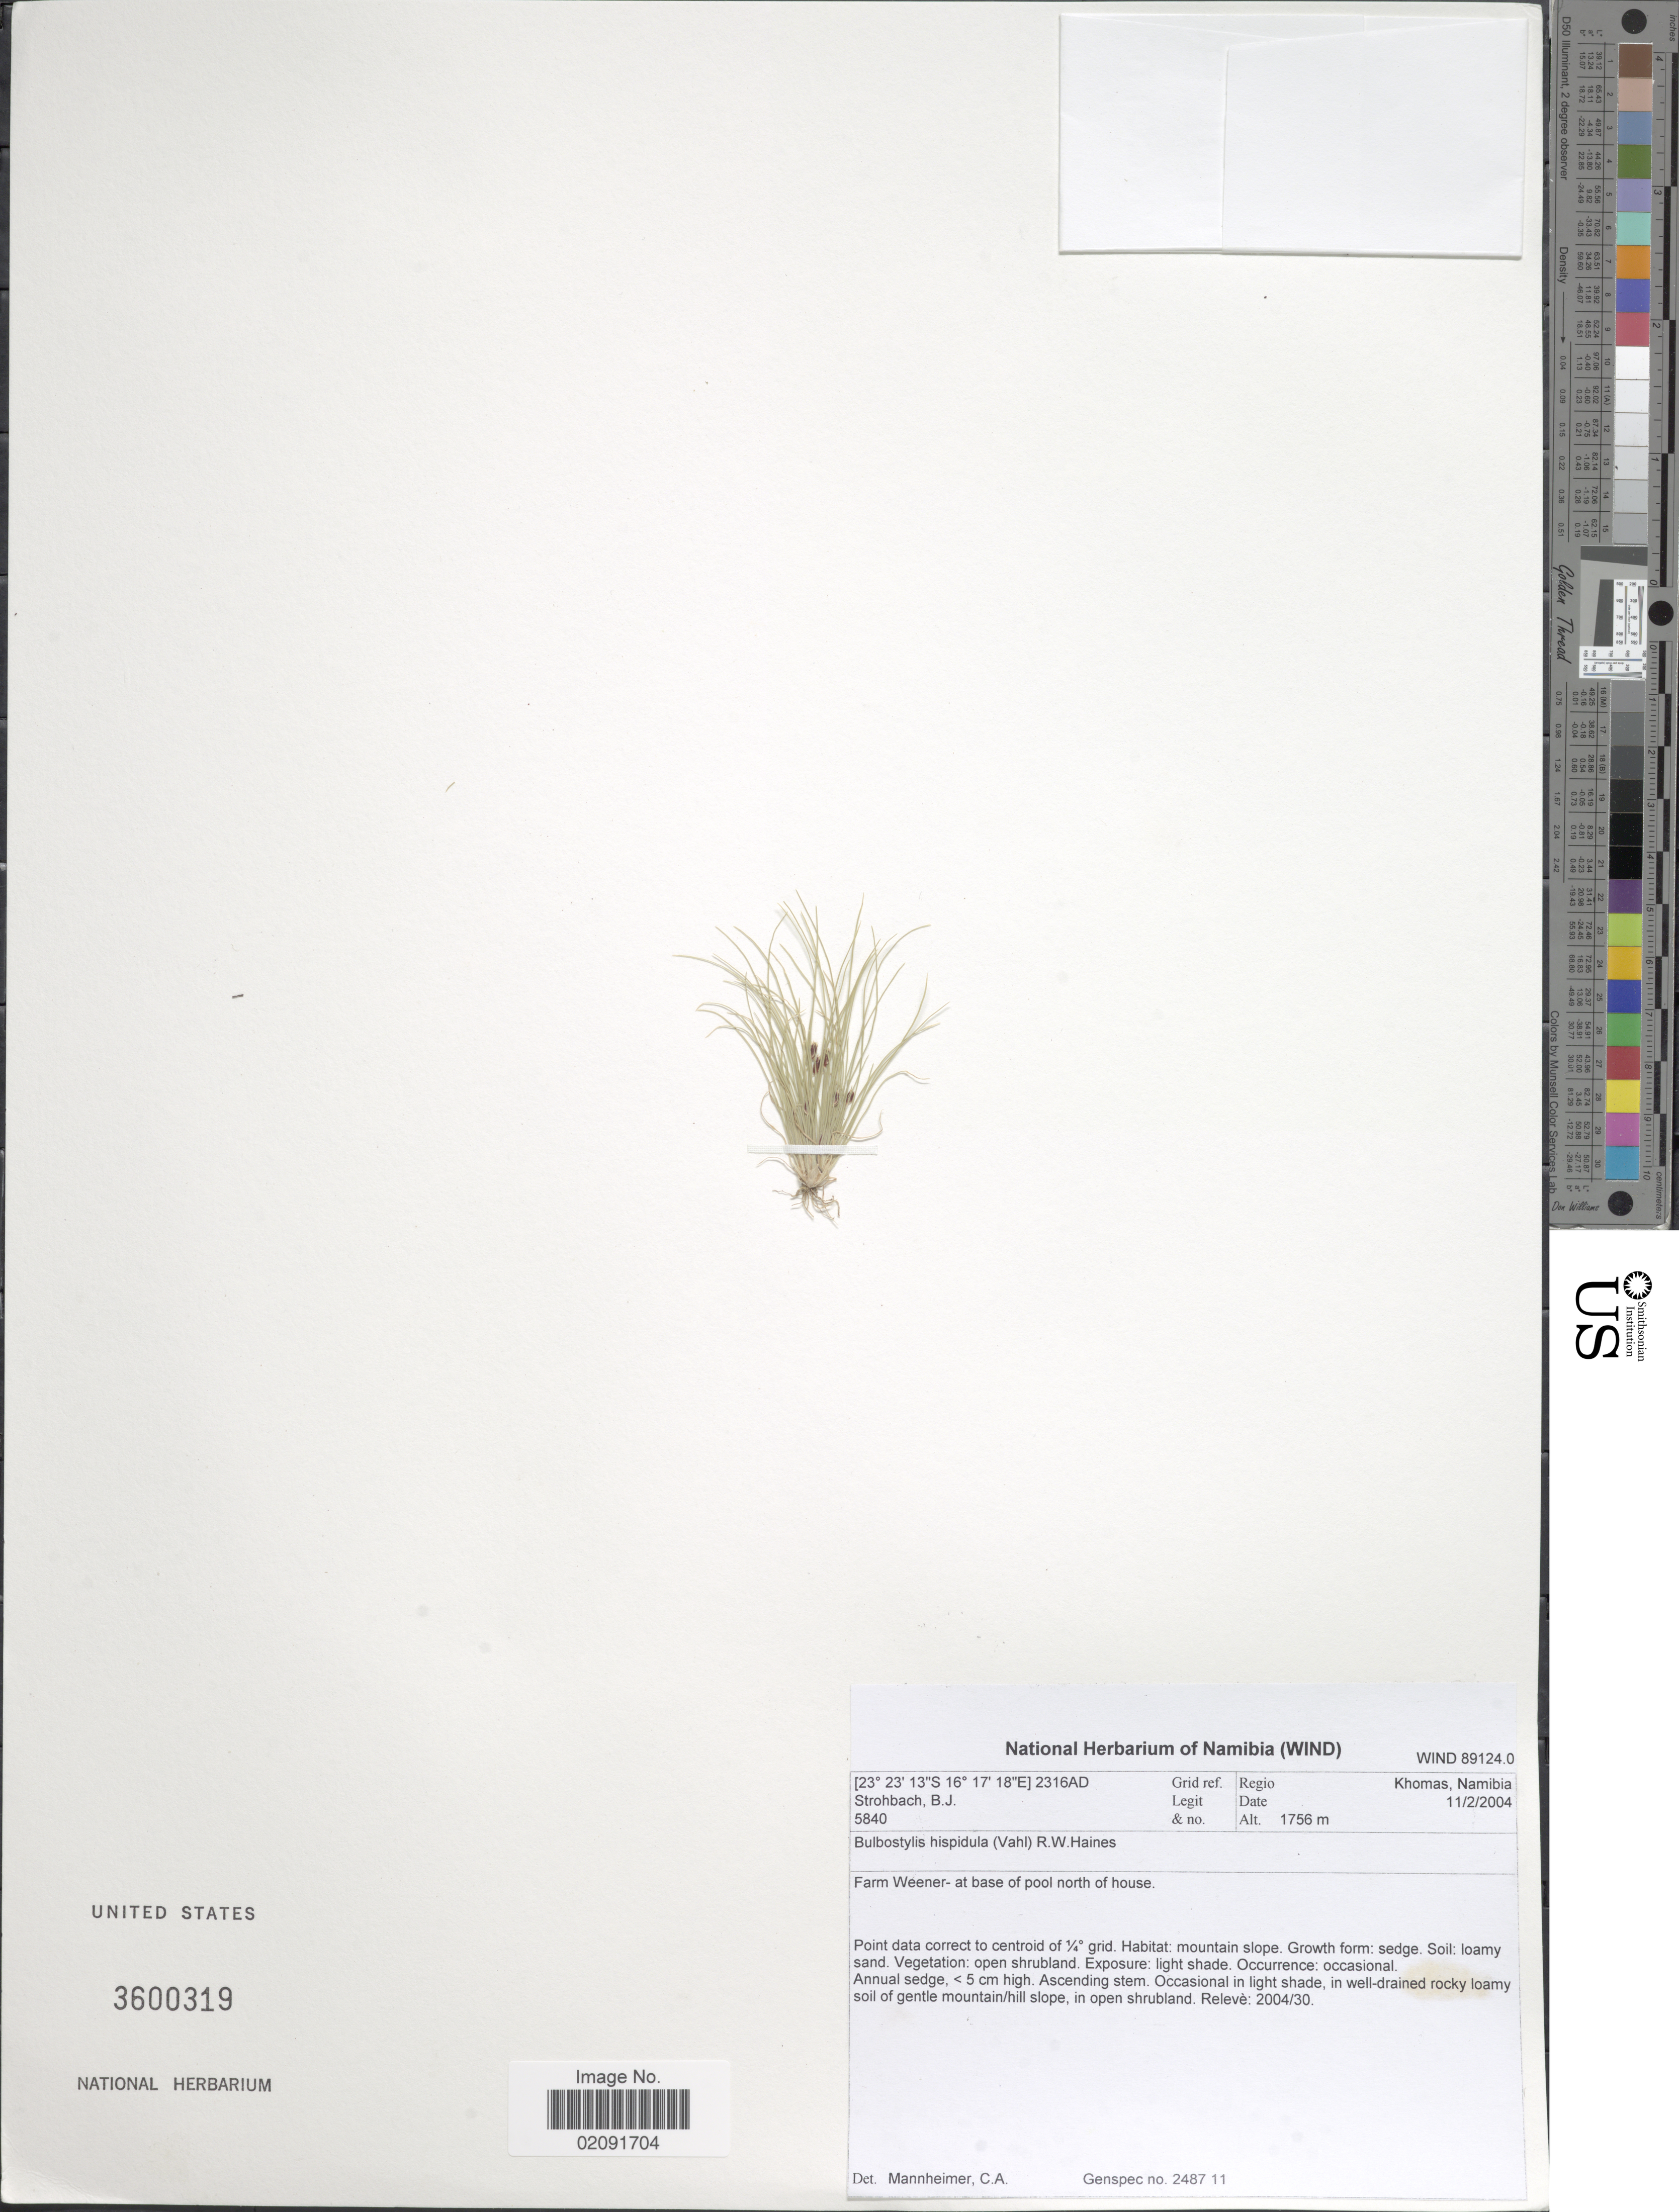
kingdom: Plantae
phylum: Tracheophyta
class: Liliopsida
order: Poales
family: Cyperaceae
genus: Bulbostylis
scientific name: Bulbostylis hispidula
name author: (Vahl) R.W. Haines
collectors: B. Strohbach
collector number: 5840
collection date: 2004-02-11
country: Namibia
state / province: Khomas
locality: Farm Weener- at base of pool north of house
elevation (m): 1756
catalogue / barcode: US 3600319